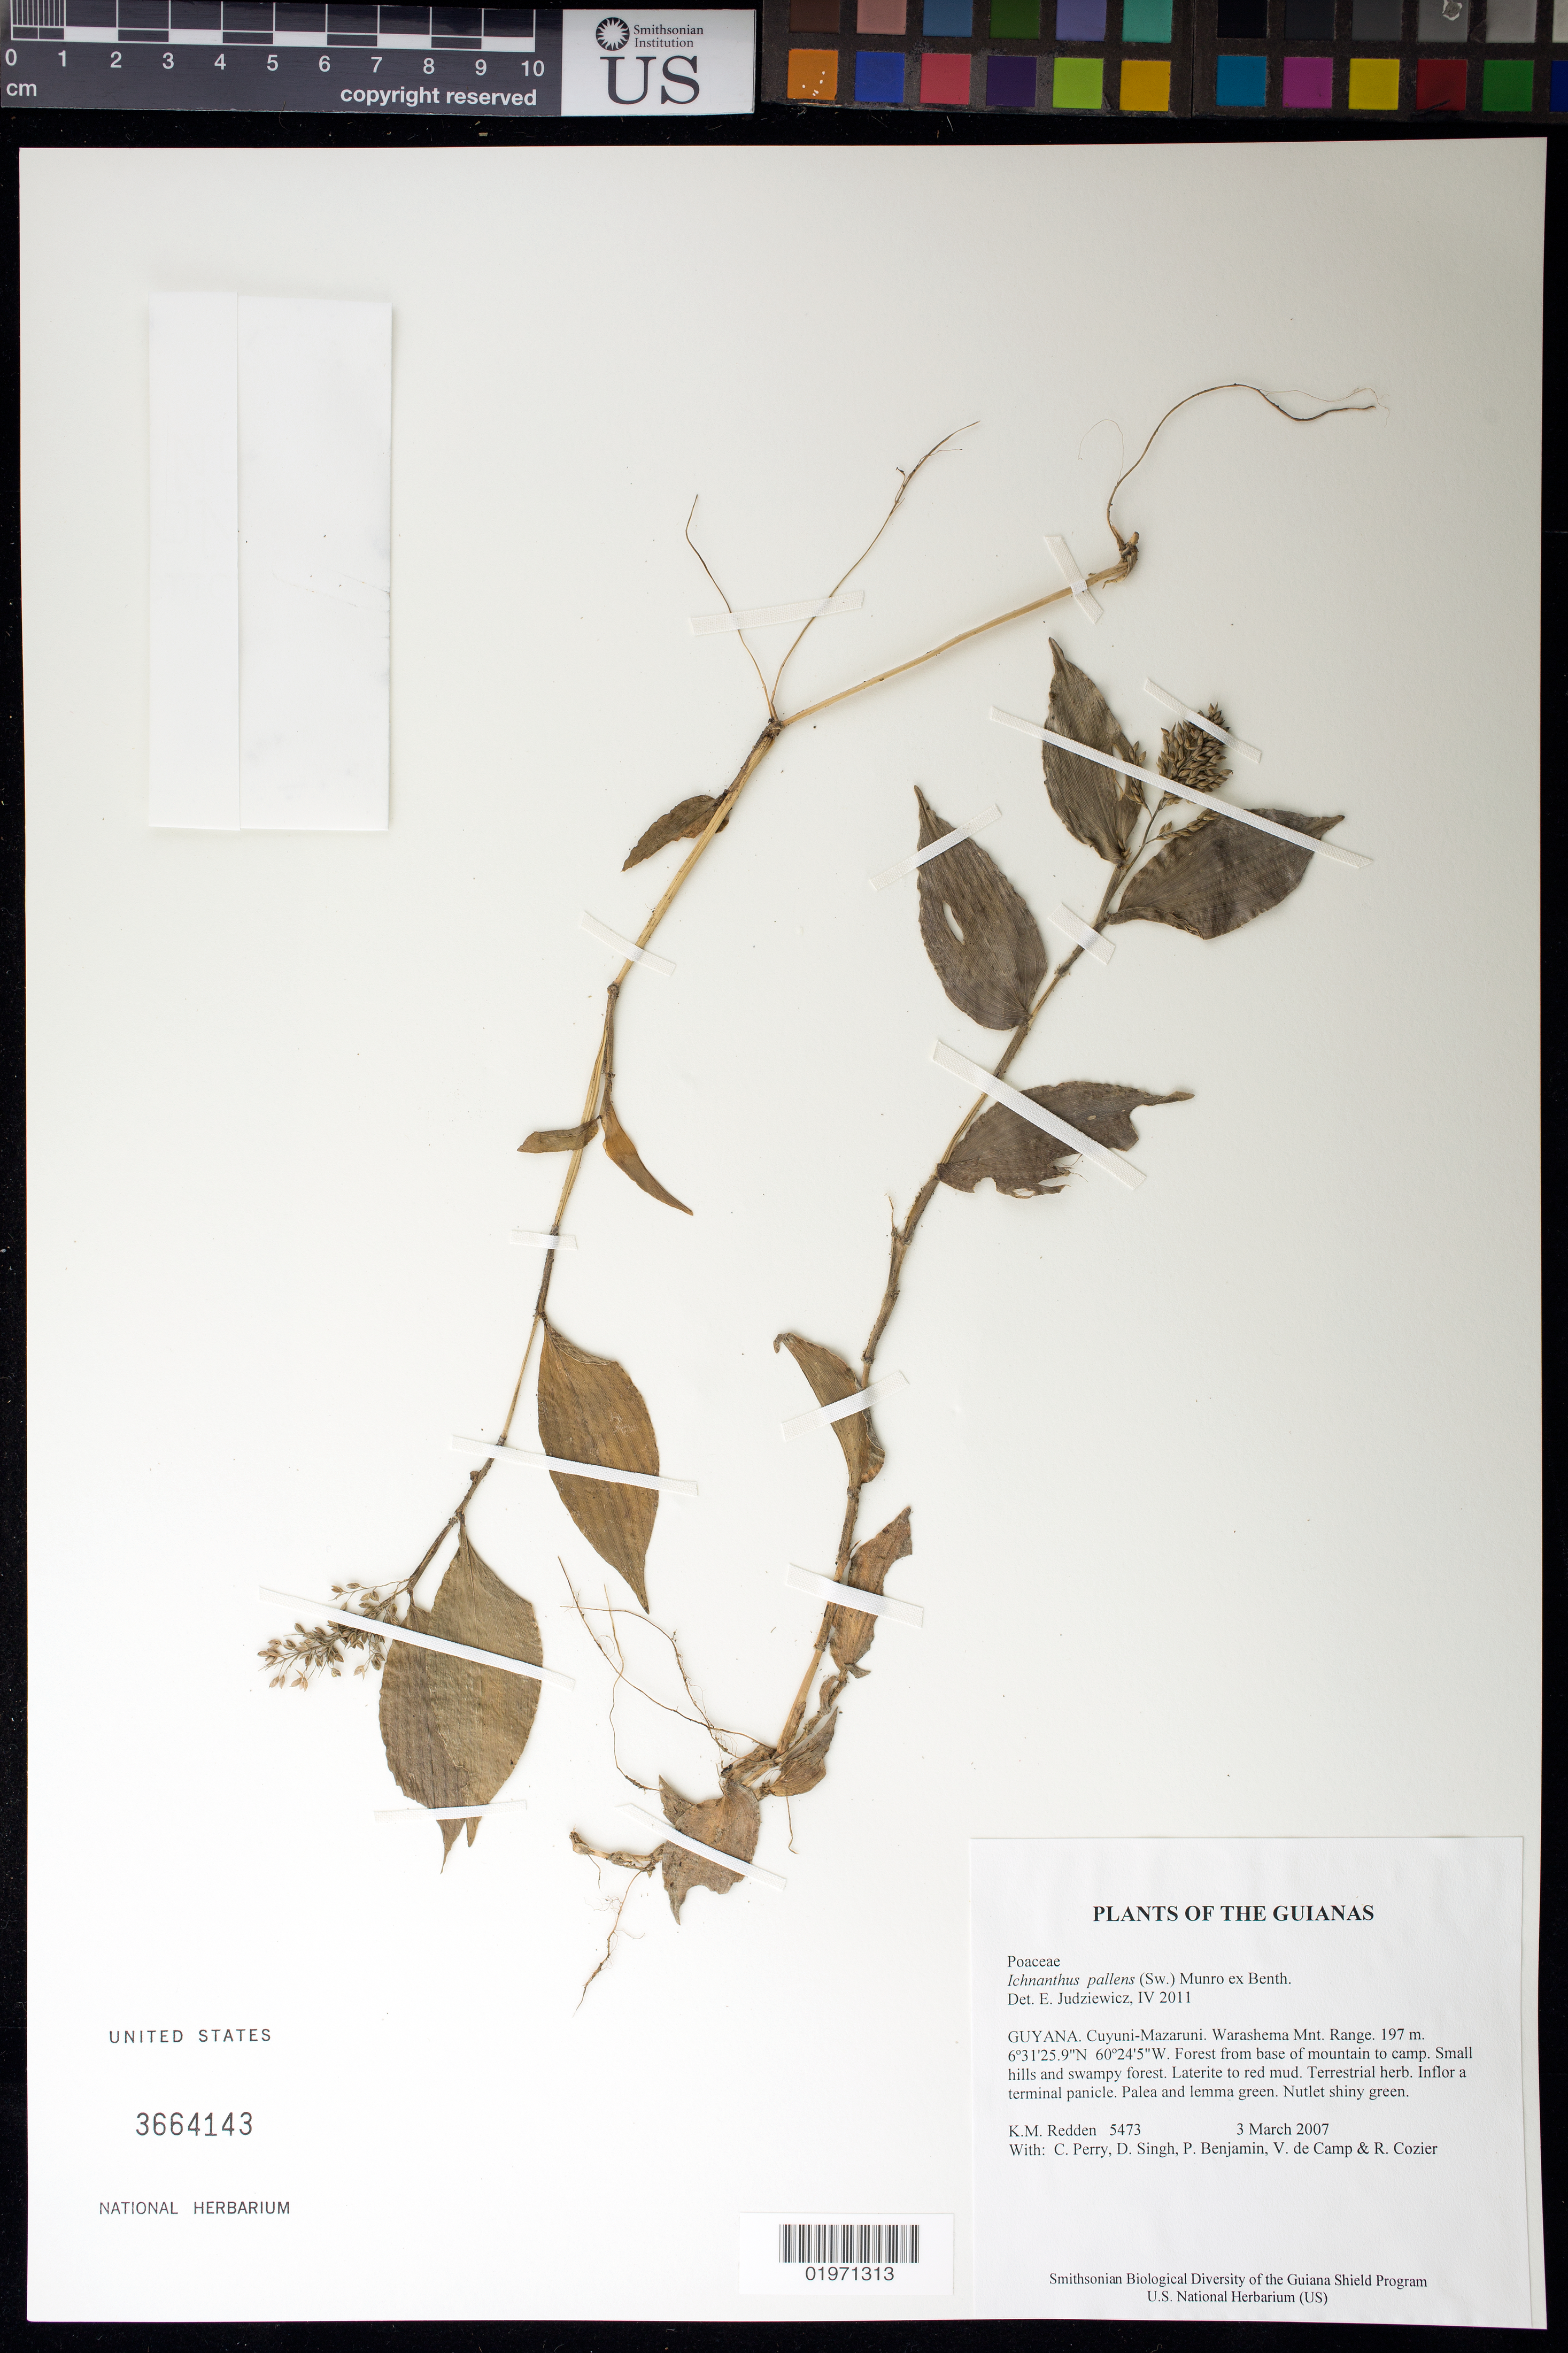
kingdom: Plantae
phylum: Tracheophyta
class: Liliopsida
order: Poales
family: Poaceae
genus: Ichnanthus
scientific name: Ichnanthus pallens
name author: (Sw.) Munro ex Benth.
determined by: Judziewicz, E. J.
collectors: K. M. Redden, C. Perry, D. Singh, P. Benjamin, V. De Camp & R. Cozier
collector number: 5473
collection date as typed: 3 March 2007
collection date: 2007-03-03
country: Guyana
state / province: Cuyuni-Mazaruni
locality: Warashema Mnt. Range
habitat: Forest from base of mountain to camp. Small hills and swampy forest. Laterite to red mud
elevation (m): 197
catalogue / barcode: US 3664143